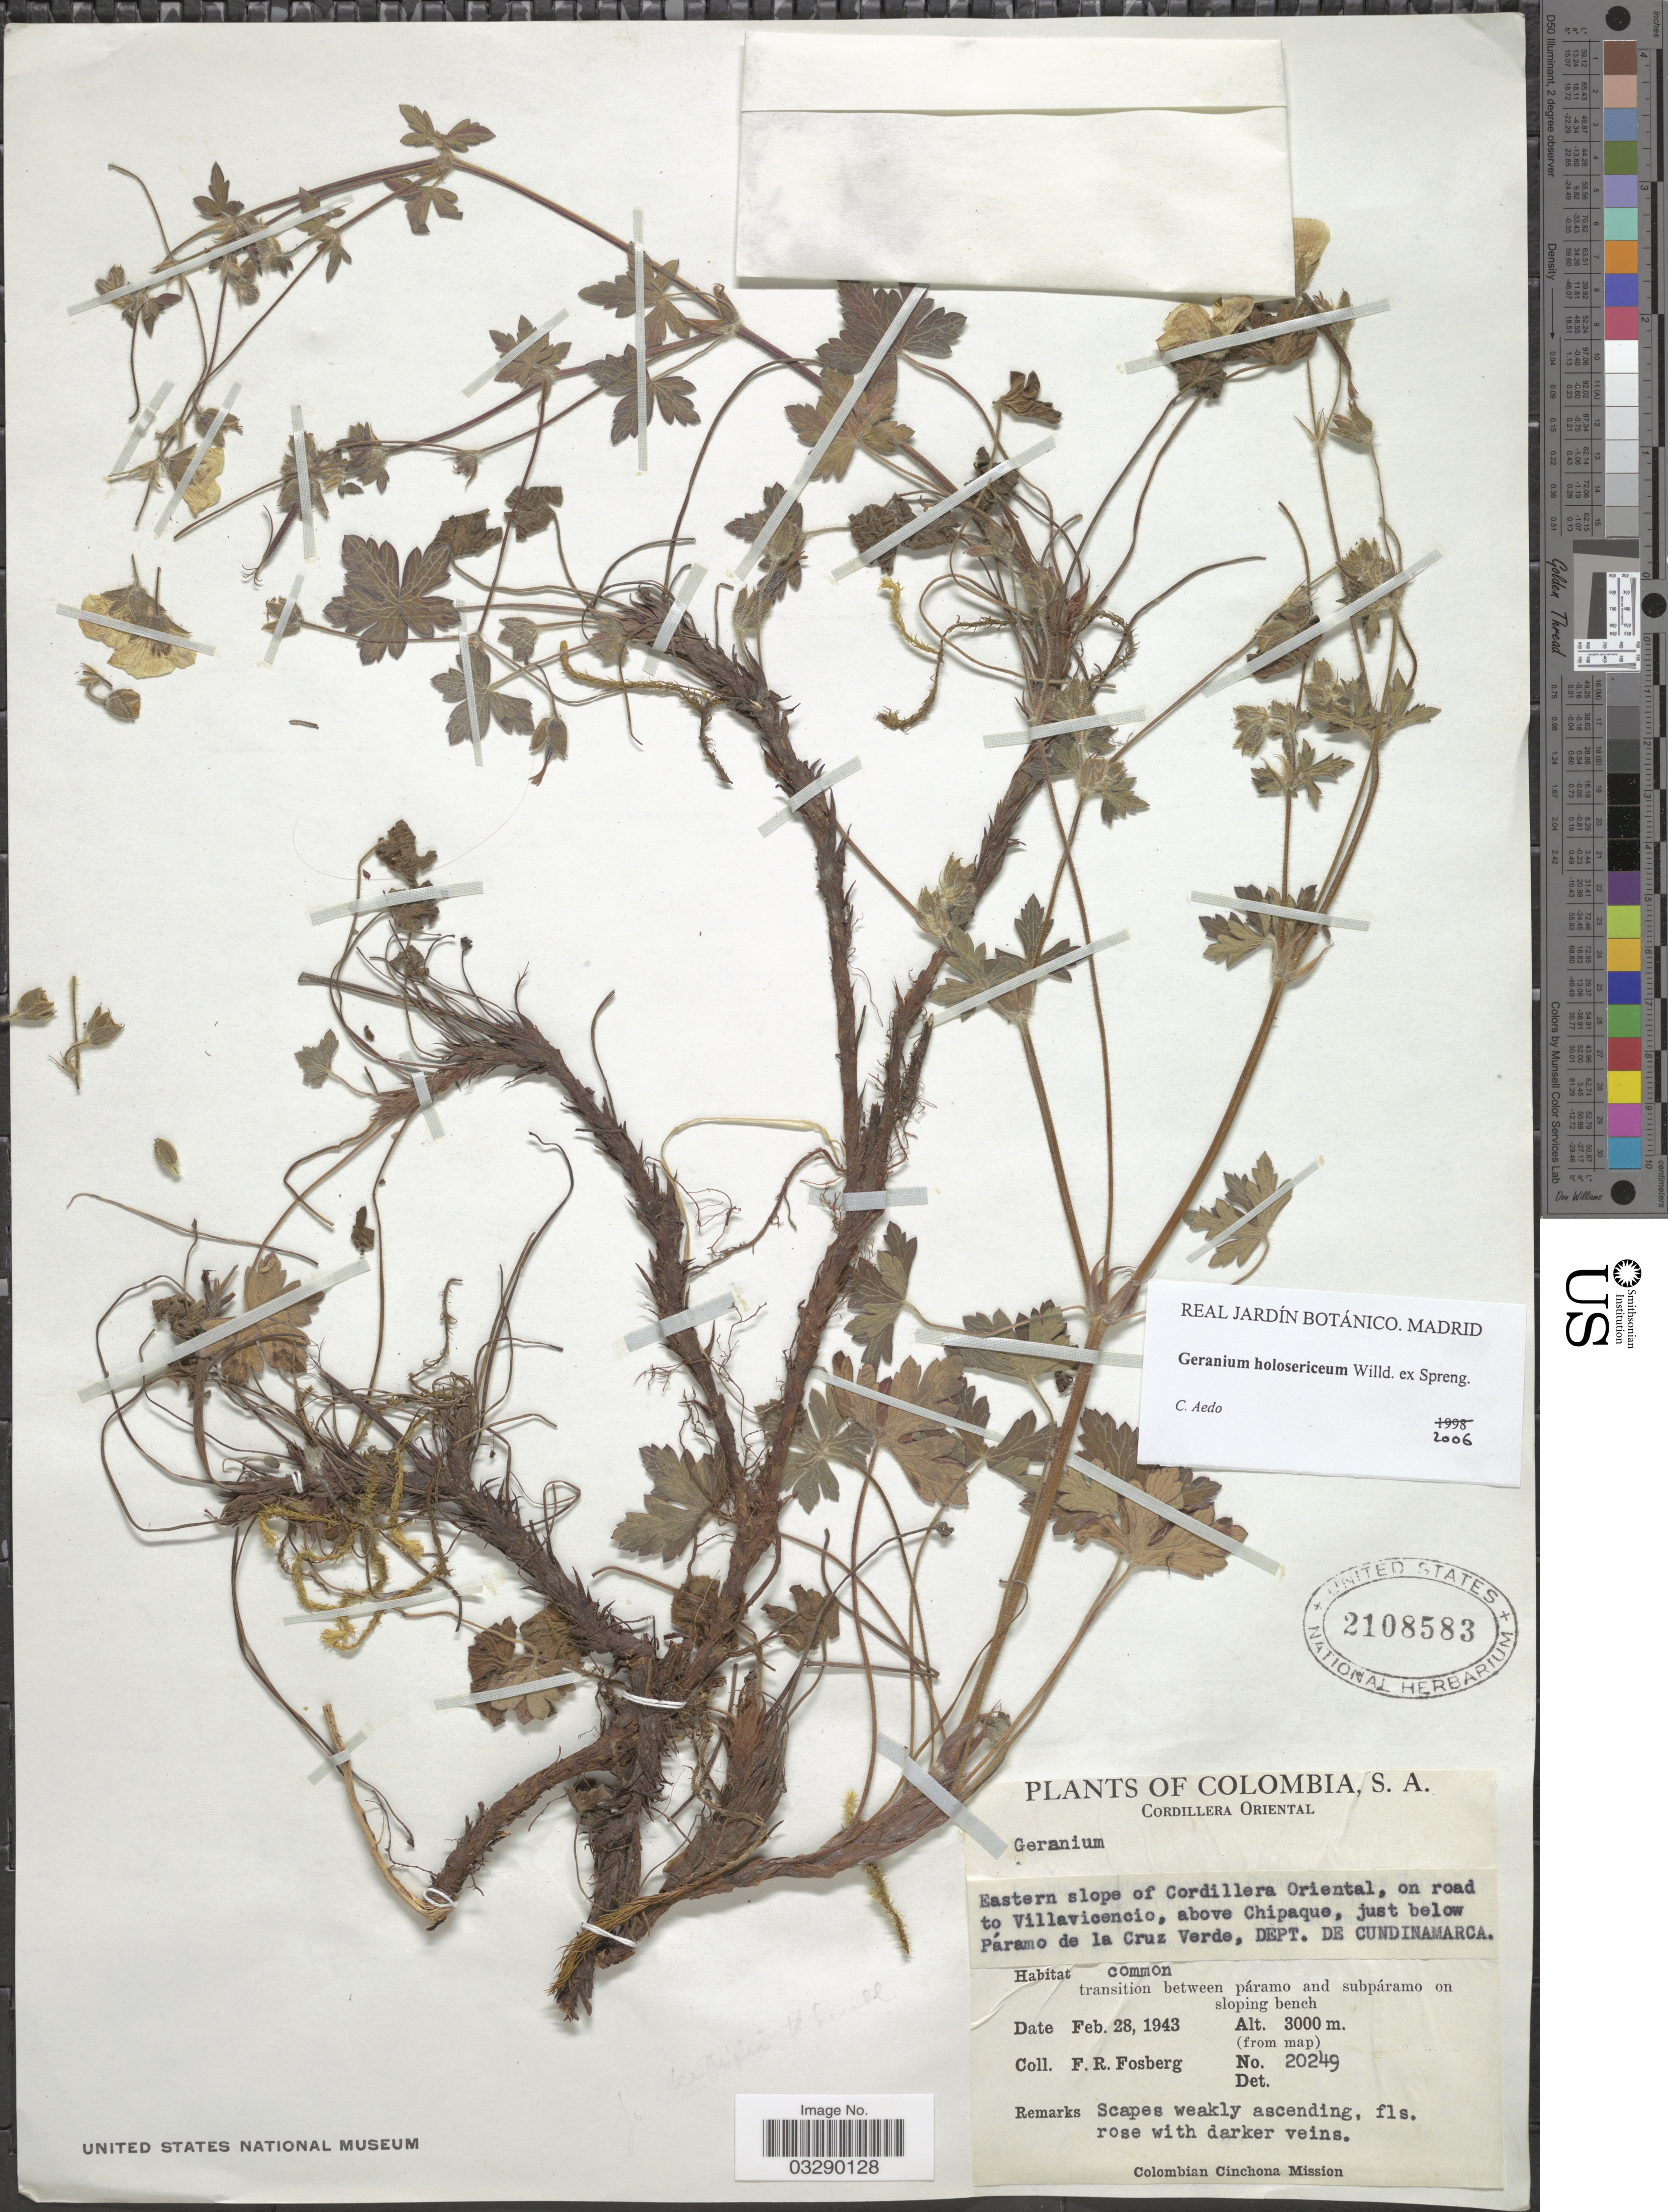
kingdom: Plantae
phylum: Tracheophyta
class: Magnoliopsida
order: Geraniales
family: Geraniaceae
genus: Geranium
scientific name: Geranium holosericeum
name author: Willd. ex Spreng.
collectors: F. R. Fosberg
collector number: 20249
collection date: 1943-02-28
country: Colombia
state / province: Cundinamarca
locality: Cordillera Oriental. Eastern slope of Cordillera Oriental, on road to Villavicencio, above Chipaque, just below Páramo de la Cruz Verde, Dept. de Cundinamarca.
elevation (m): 3000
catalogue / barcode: US 2108583